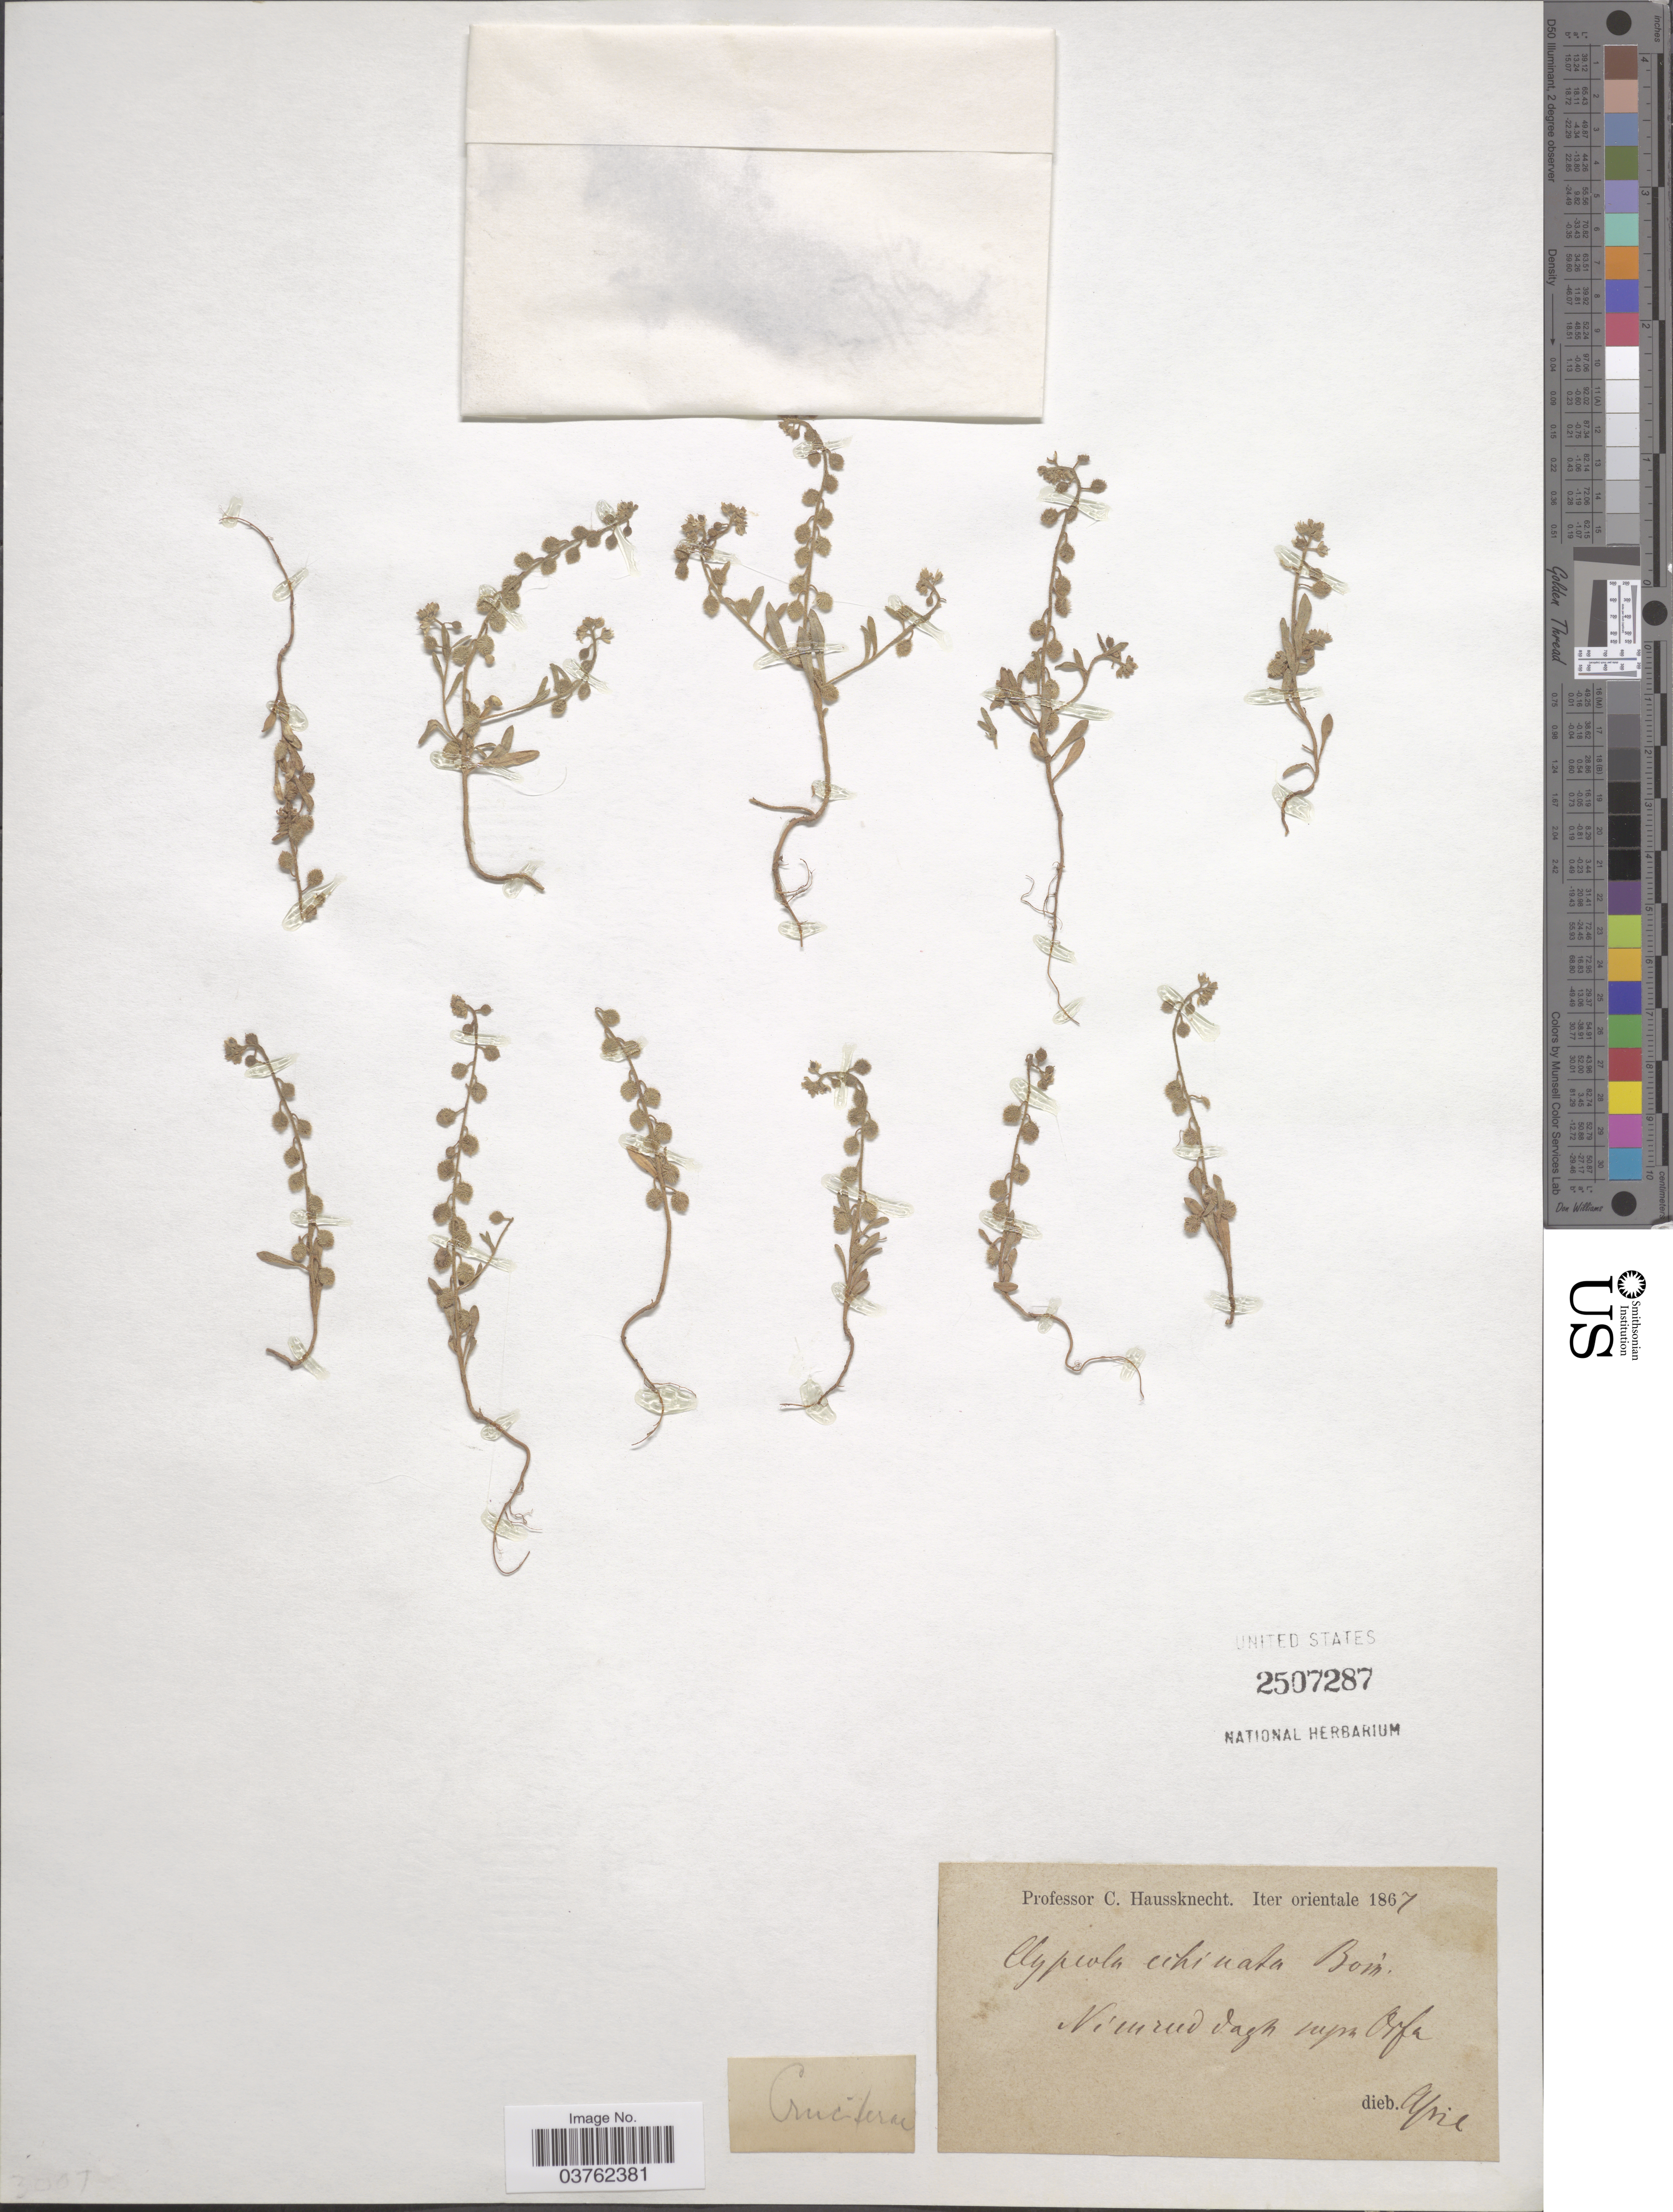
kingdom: Plantae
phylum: Tracheophyta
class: Magnoliopsida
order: Brassicales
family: Brassicaceae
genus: Clypeola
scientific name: Clypeola echinata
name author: Boiss.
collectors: C. Haussknecht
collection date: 1867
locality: Iter Orientale. Nimrud [interpreted] vagh [interpreted] supra Orfa.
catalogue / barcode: US 2507287